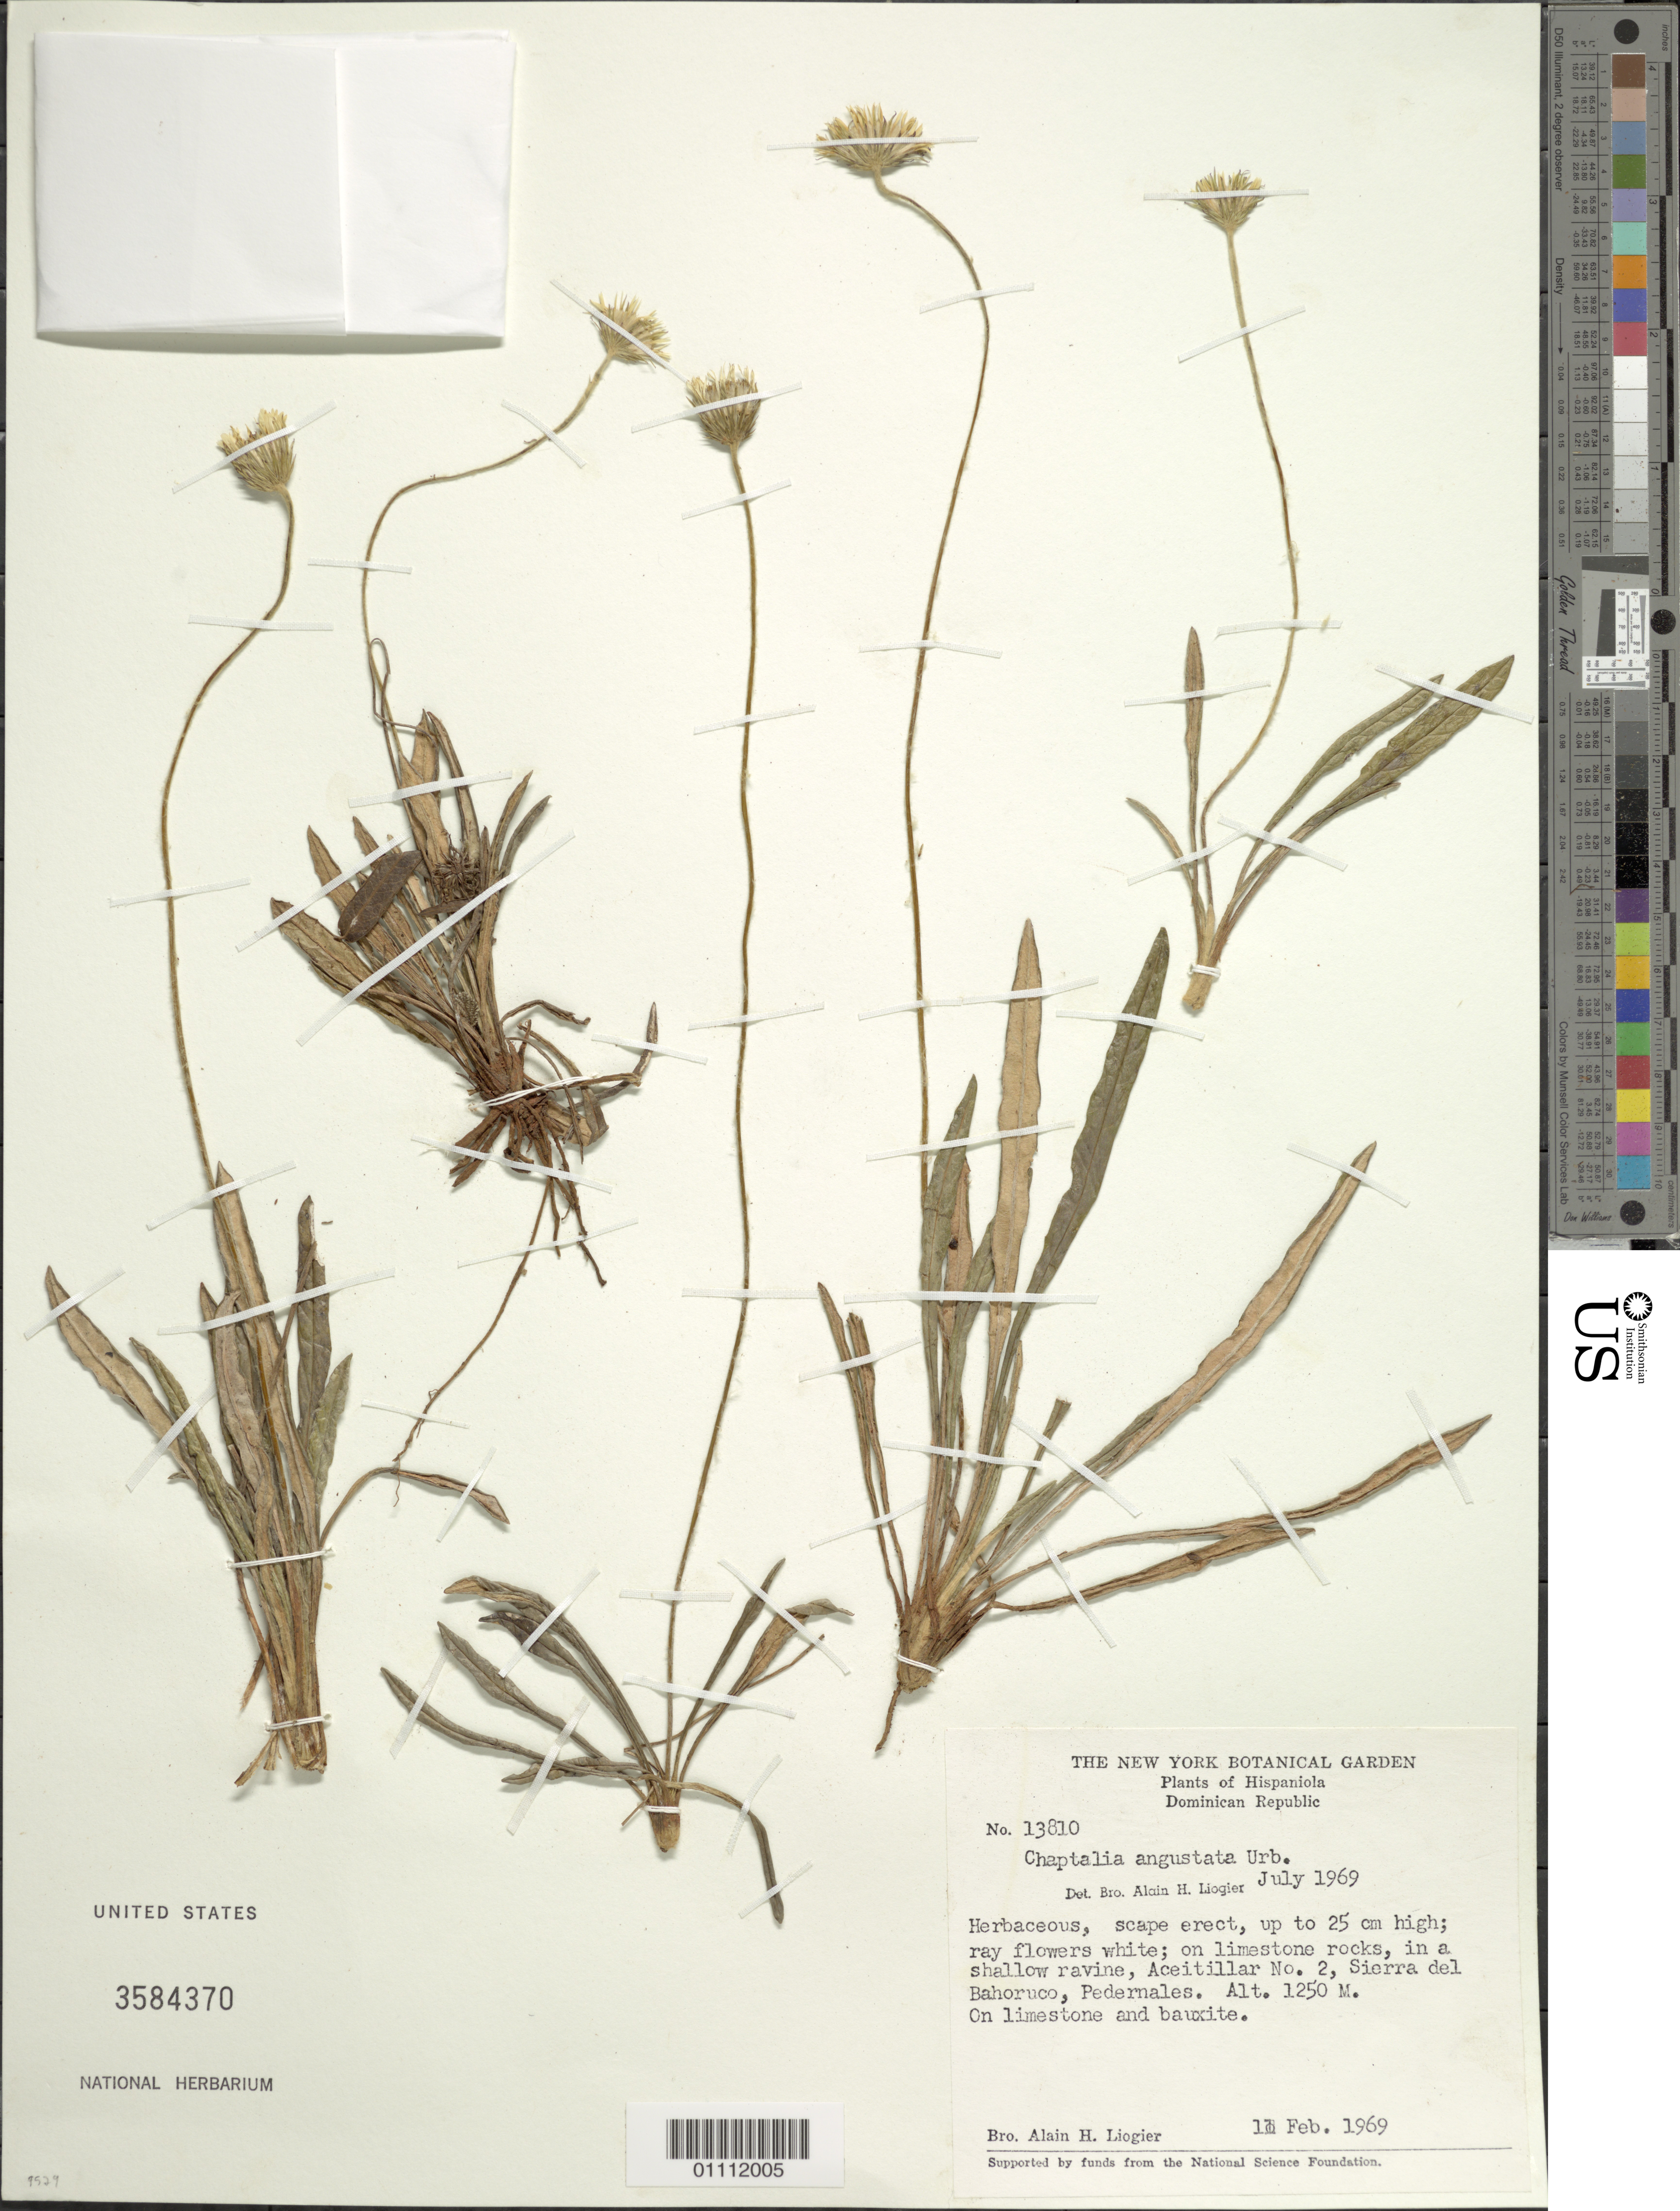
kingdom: Plantae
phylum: Tracheophyta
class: Magnoliopsida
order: Asterales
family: Asteraceae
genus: Chaptalia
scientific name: Chaptalia angustata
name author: Urb.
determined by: Liogier, Alain H.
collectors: A. H. Liogier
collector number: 13810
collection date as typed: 11 Feb 1969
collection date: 1969-02-11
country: Dominican Republic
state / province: Pedernales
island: Hispaniola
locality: Sierra del Bahoruco, Aceitillar No. 2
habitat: On limestone and bauxite; on limestone rocks, in a shallow ravine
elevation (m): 1250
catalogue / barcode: US 3584370